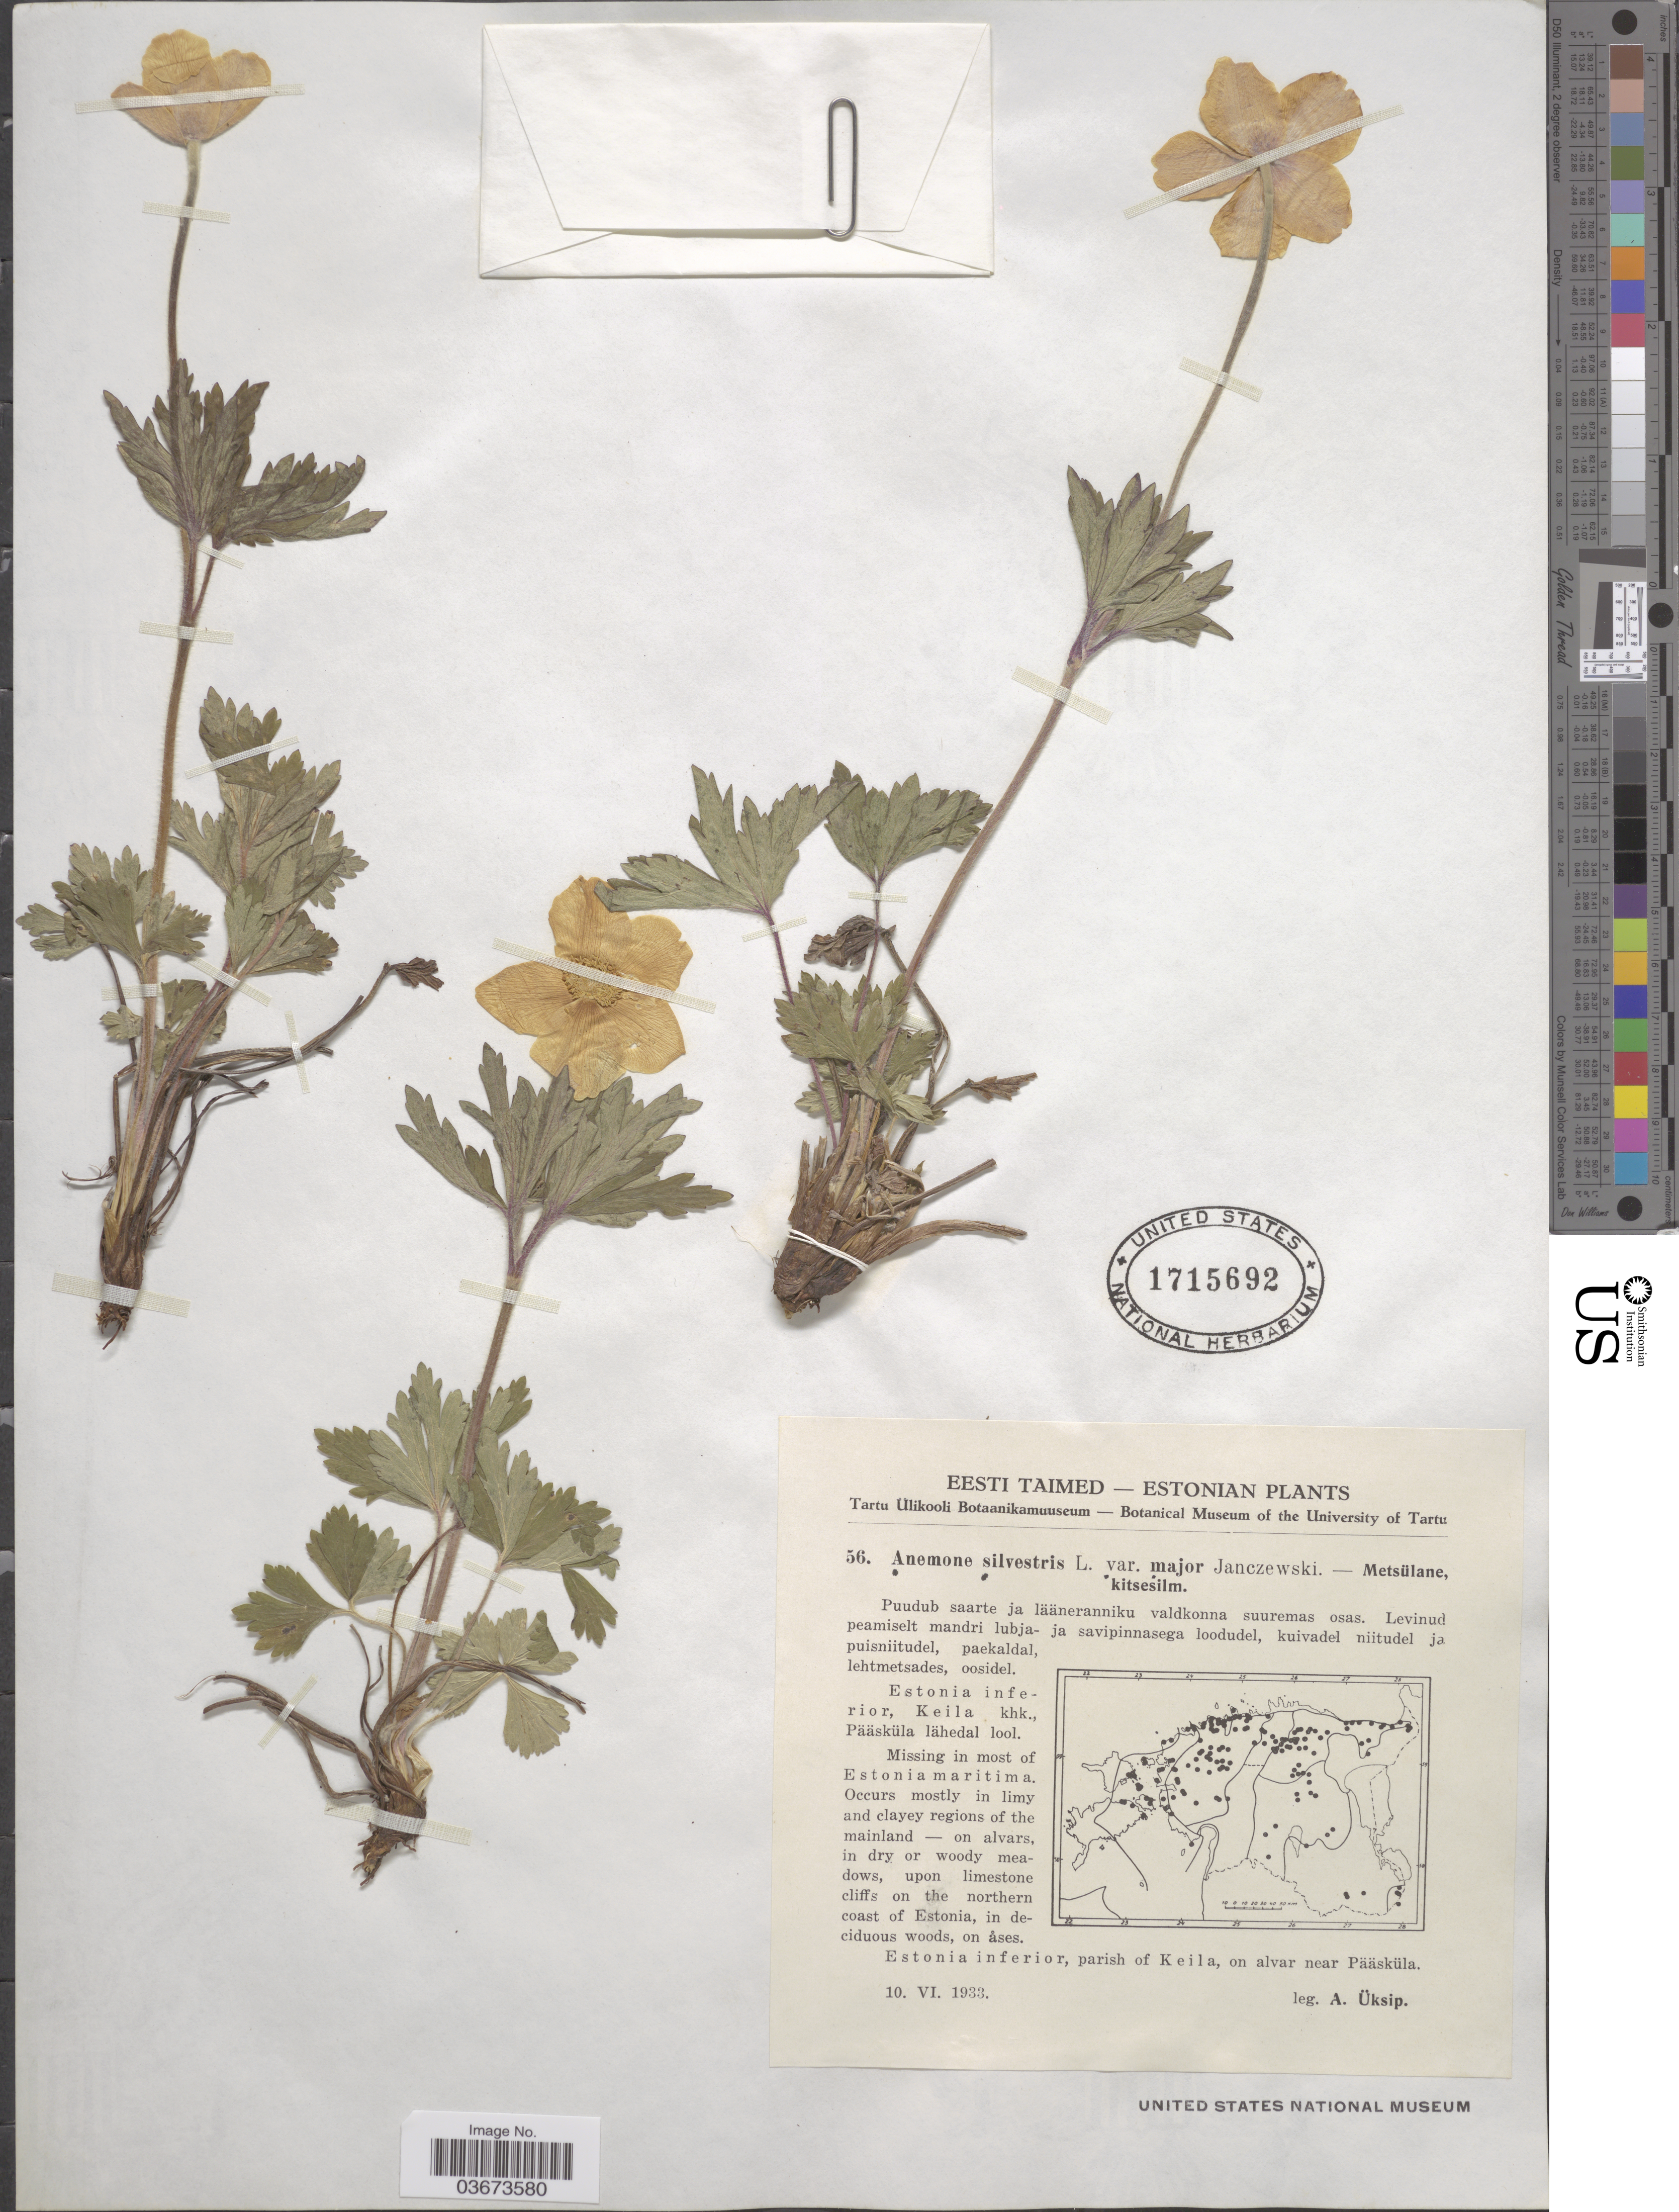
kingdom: Plantae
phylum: Tracheophyta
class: Magnoliopsida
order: Ranunculales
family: Ranunculaceae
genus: Anemone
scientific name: Anemone sylvestris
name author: L.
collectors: A. Üksip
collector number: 56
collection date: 1933-06-10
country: Estonia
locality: Estonia inferior, parish of Keila, on alvar near Pääsküla.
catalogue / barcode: US 1715692